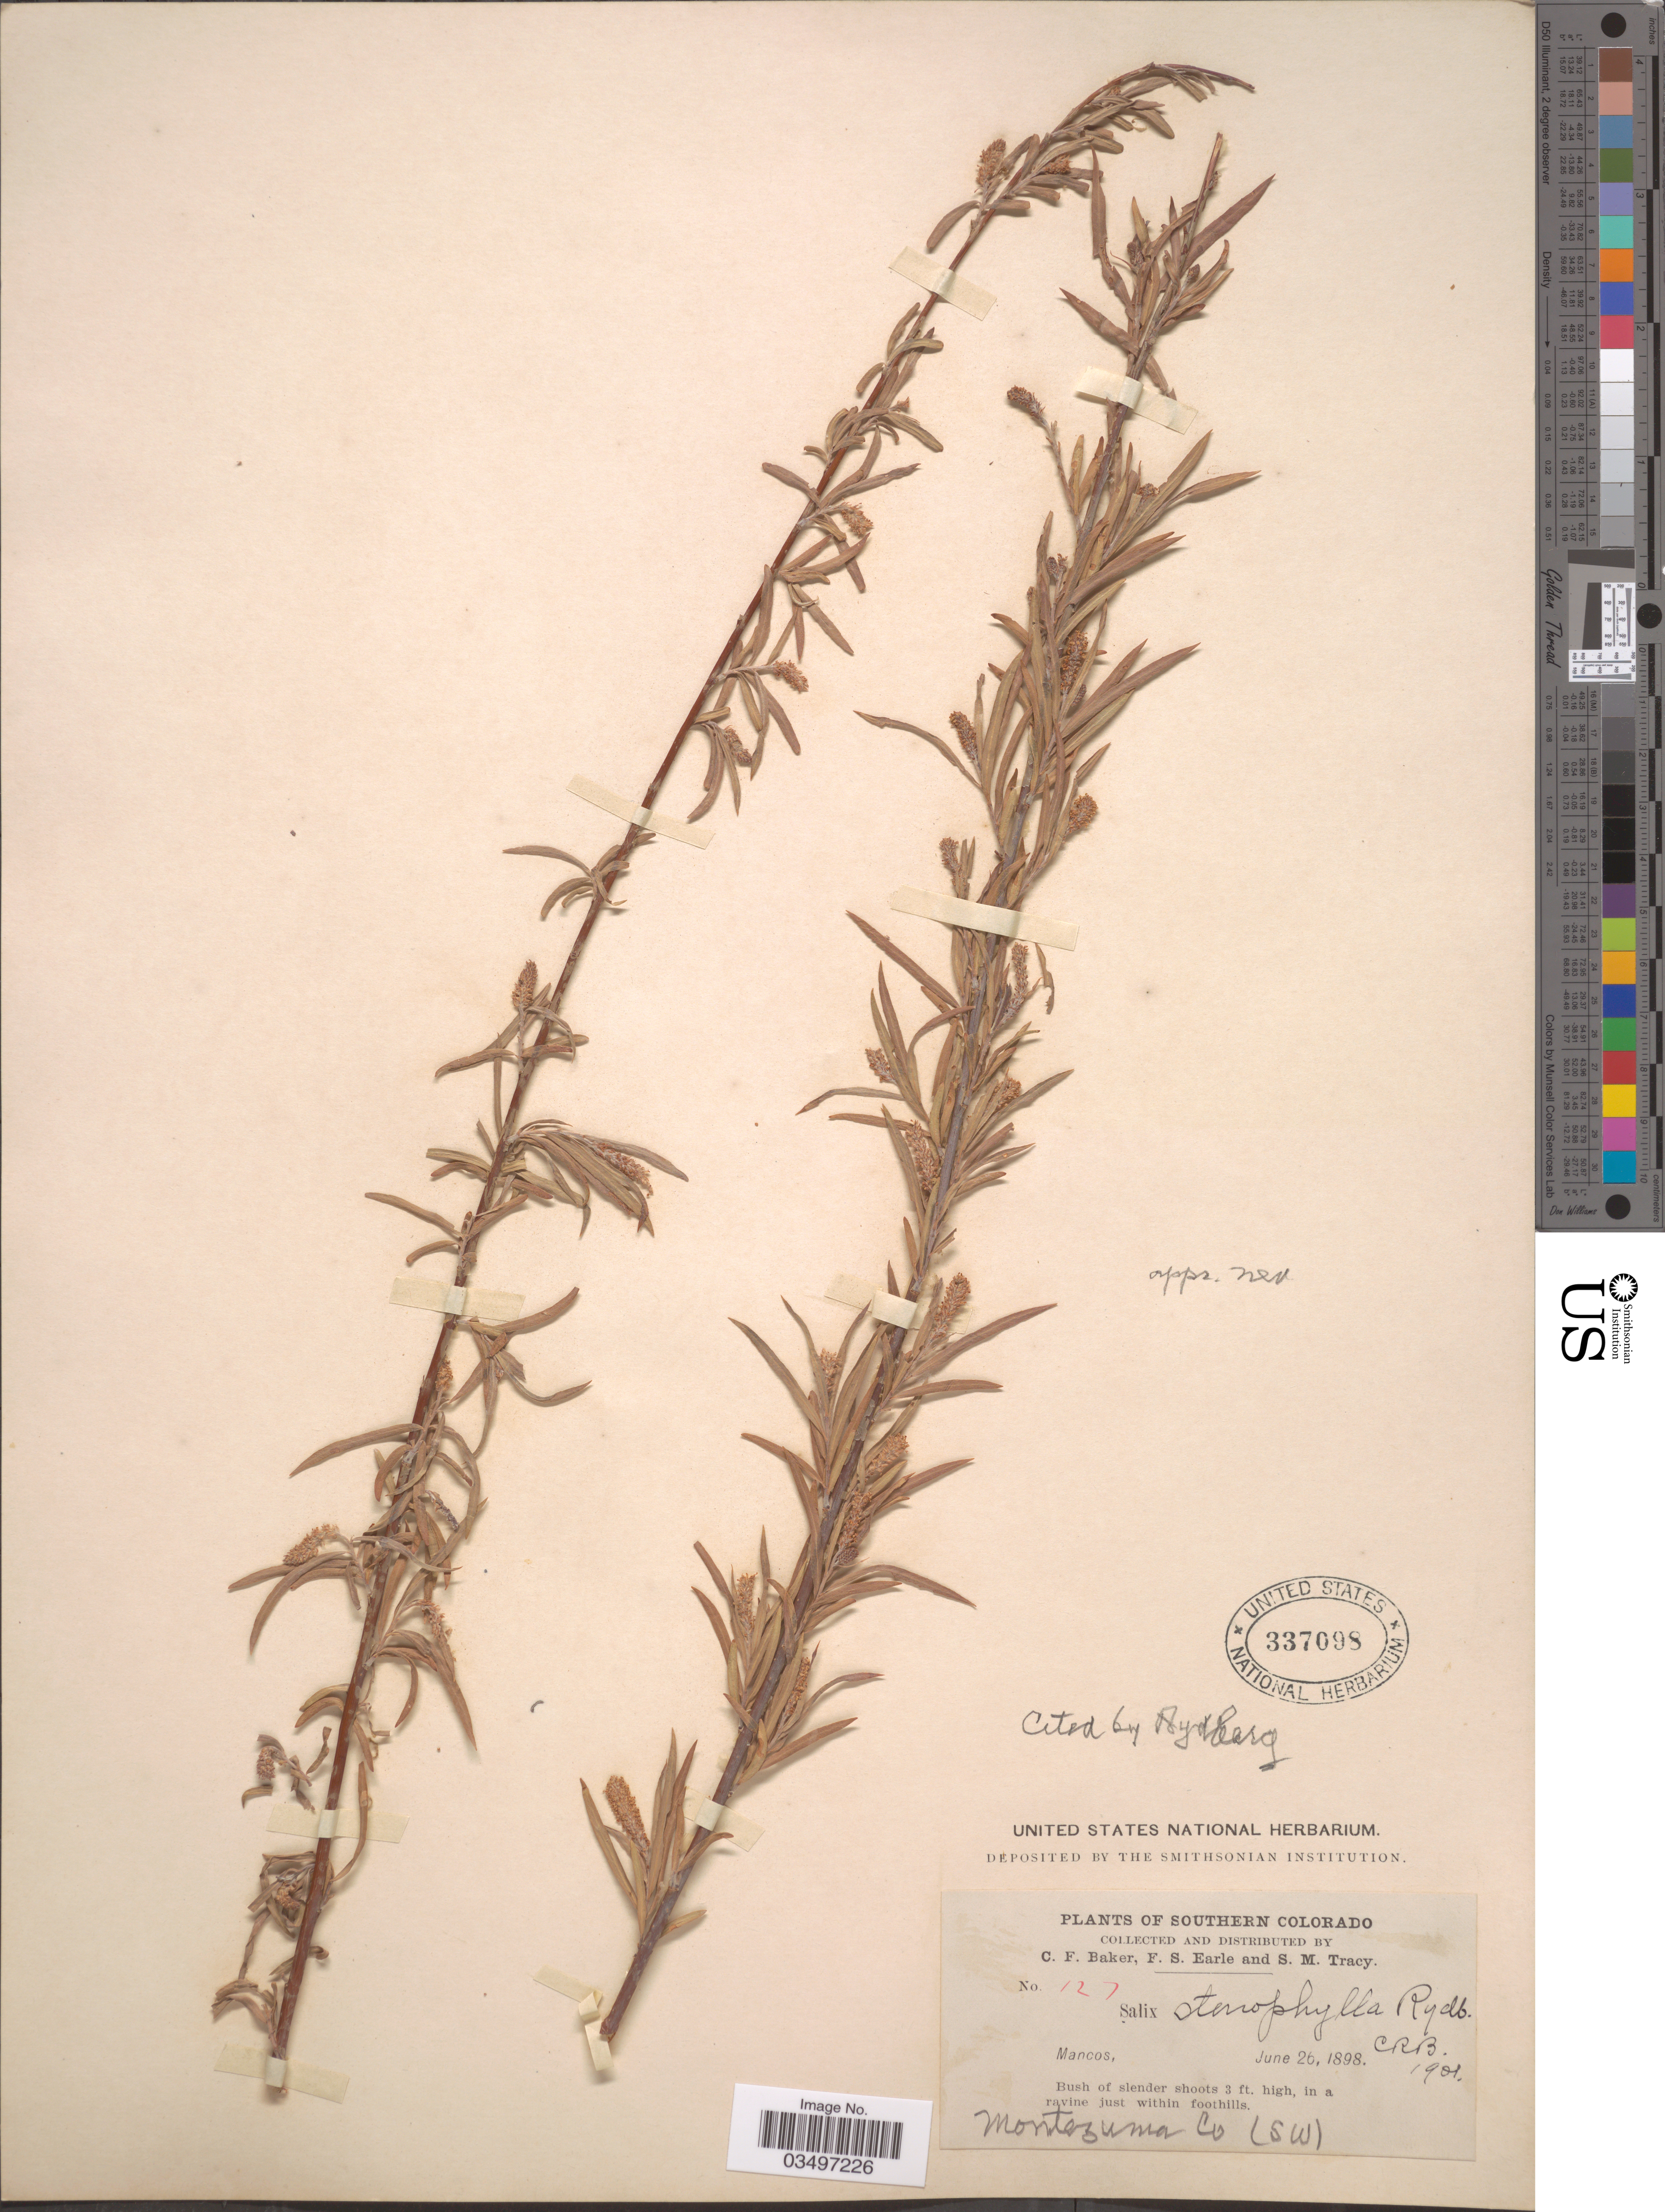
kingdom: Plantae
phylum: Tracheophyta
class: Magnoliopsida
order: Malpighiales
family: Salicaceae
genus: Salix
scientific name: Salix exigua var. stenophylla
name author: (Rydb.) C.K. Schneid.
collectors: C. F. Baker, F. S. Earle & S. M. Tracy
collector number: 127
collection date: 1898-06-26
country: United States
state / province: Colorado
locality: Southern Colorado. In a ravine just within foothills. Montezuma Co (SW).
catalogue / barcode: US 337098